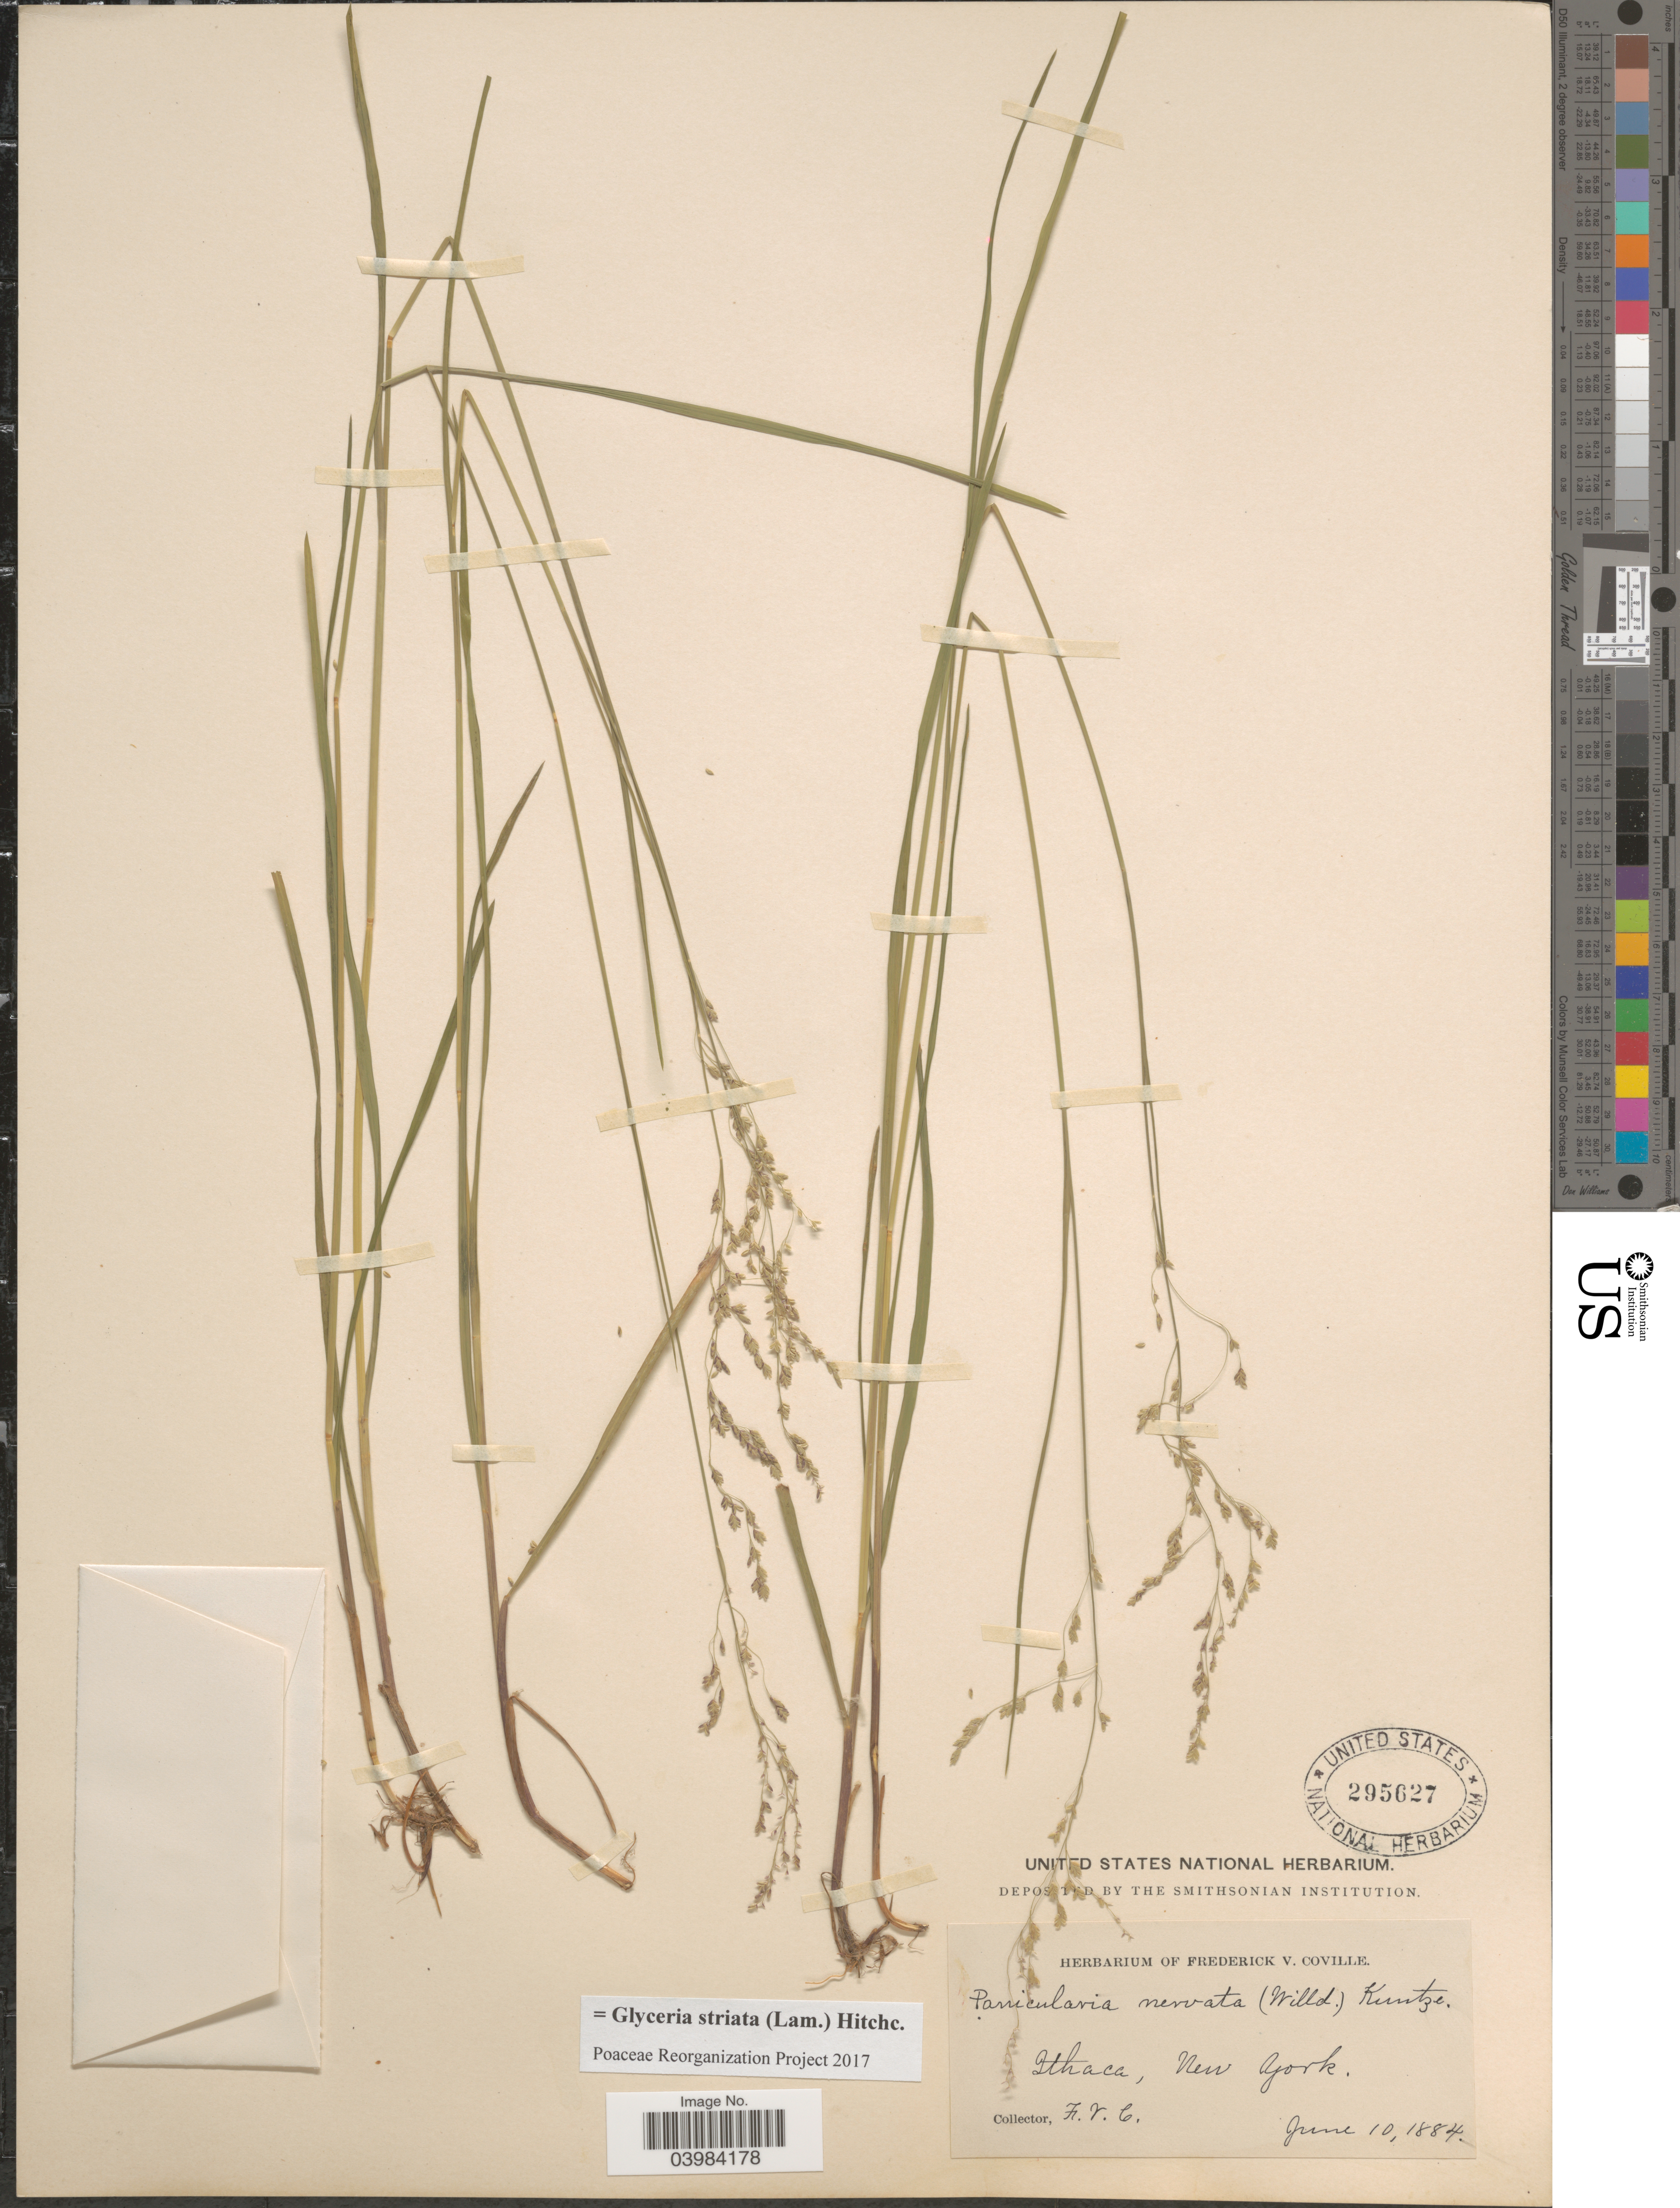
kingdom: Plantae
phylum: Tracheophyta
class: Liliopsida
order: Poales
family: Poaceae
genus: Glyceria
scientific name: Glyceria striata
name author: (Lam.) Hitchc.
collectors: F. V. Coville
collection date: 1884-06-10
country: United States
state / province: New York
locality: Ithaca.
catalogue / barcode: US 295627